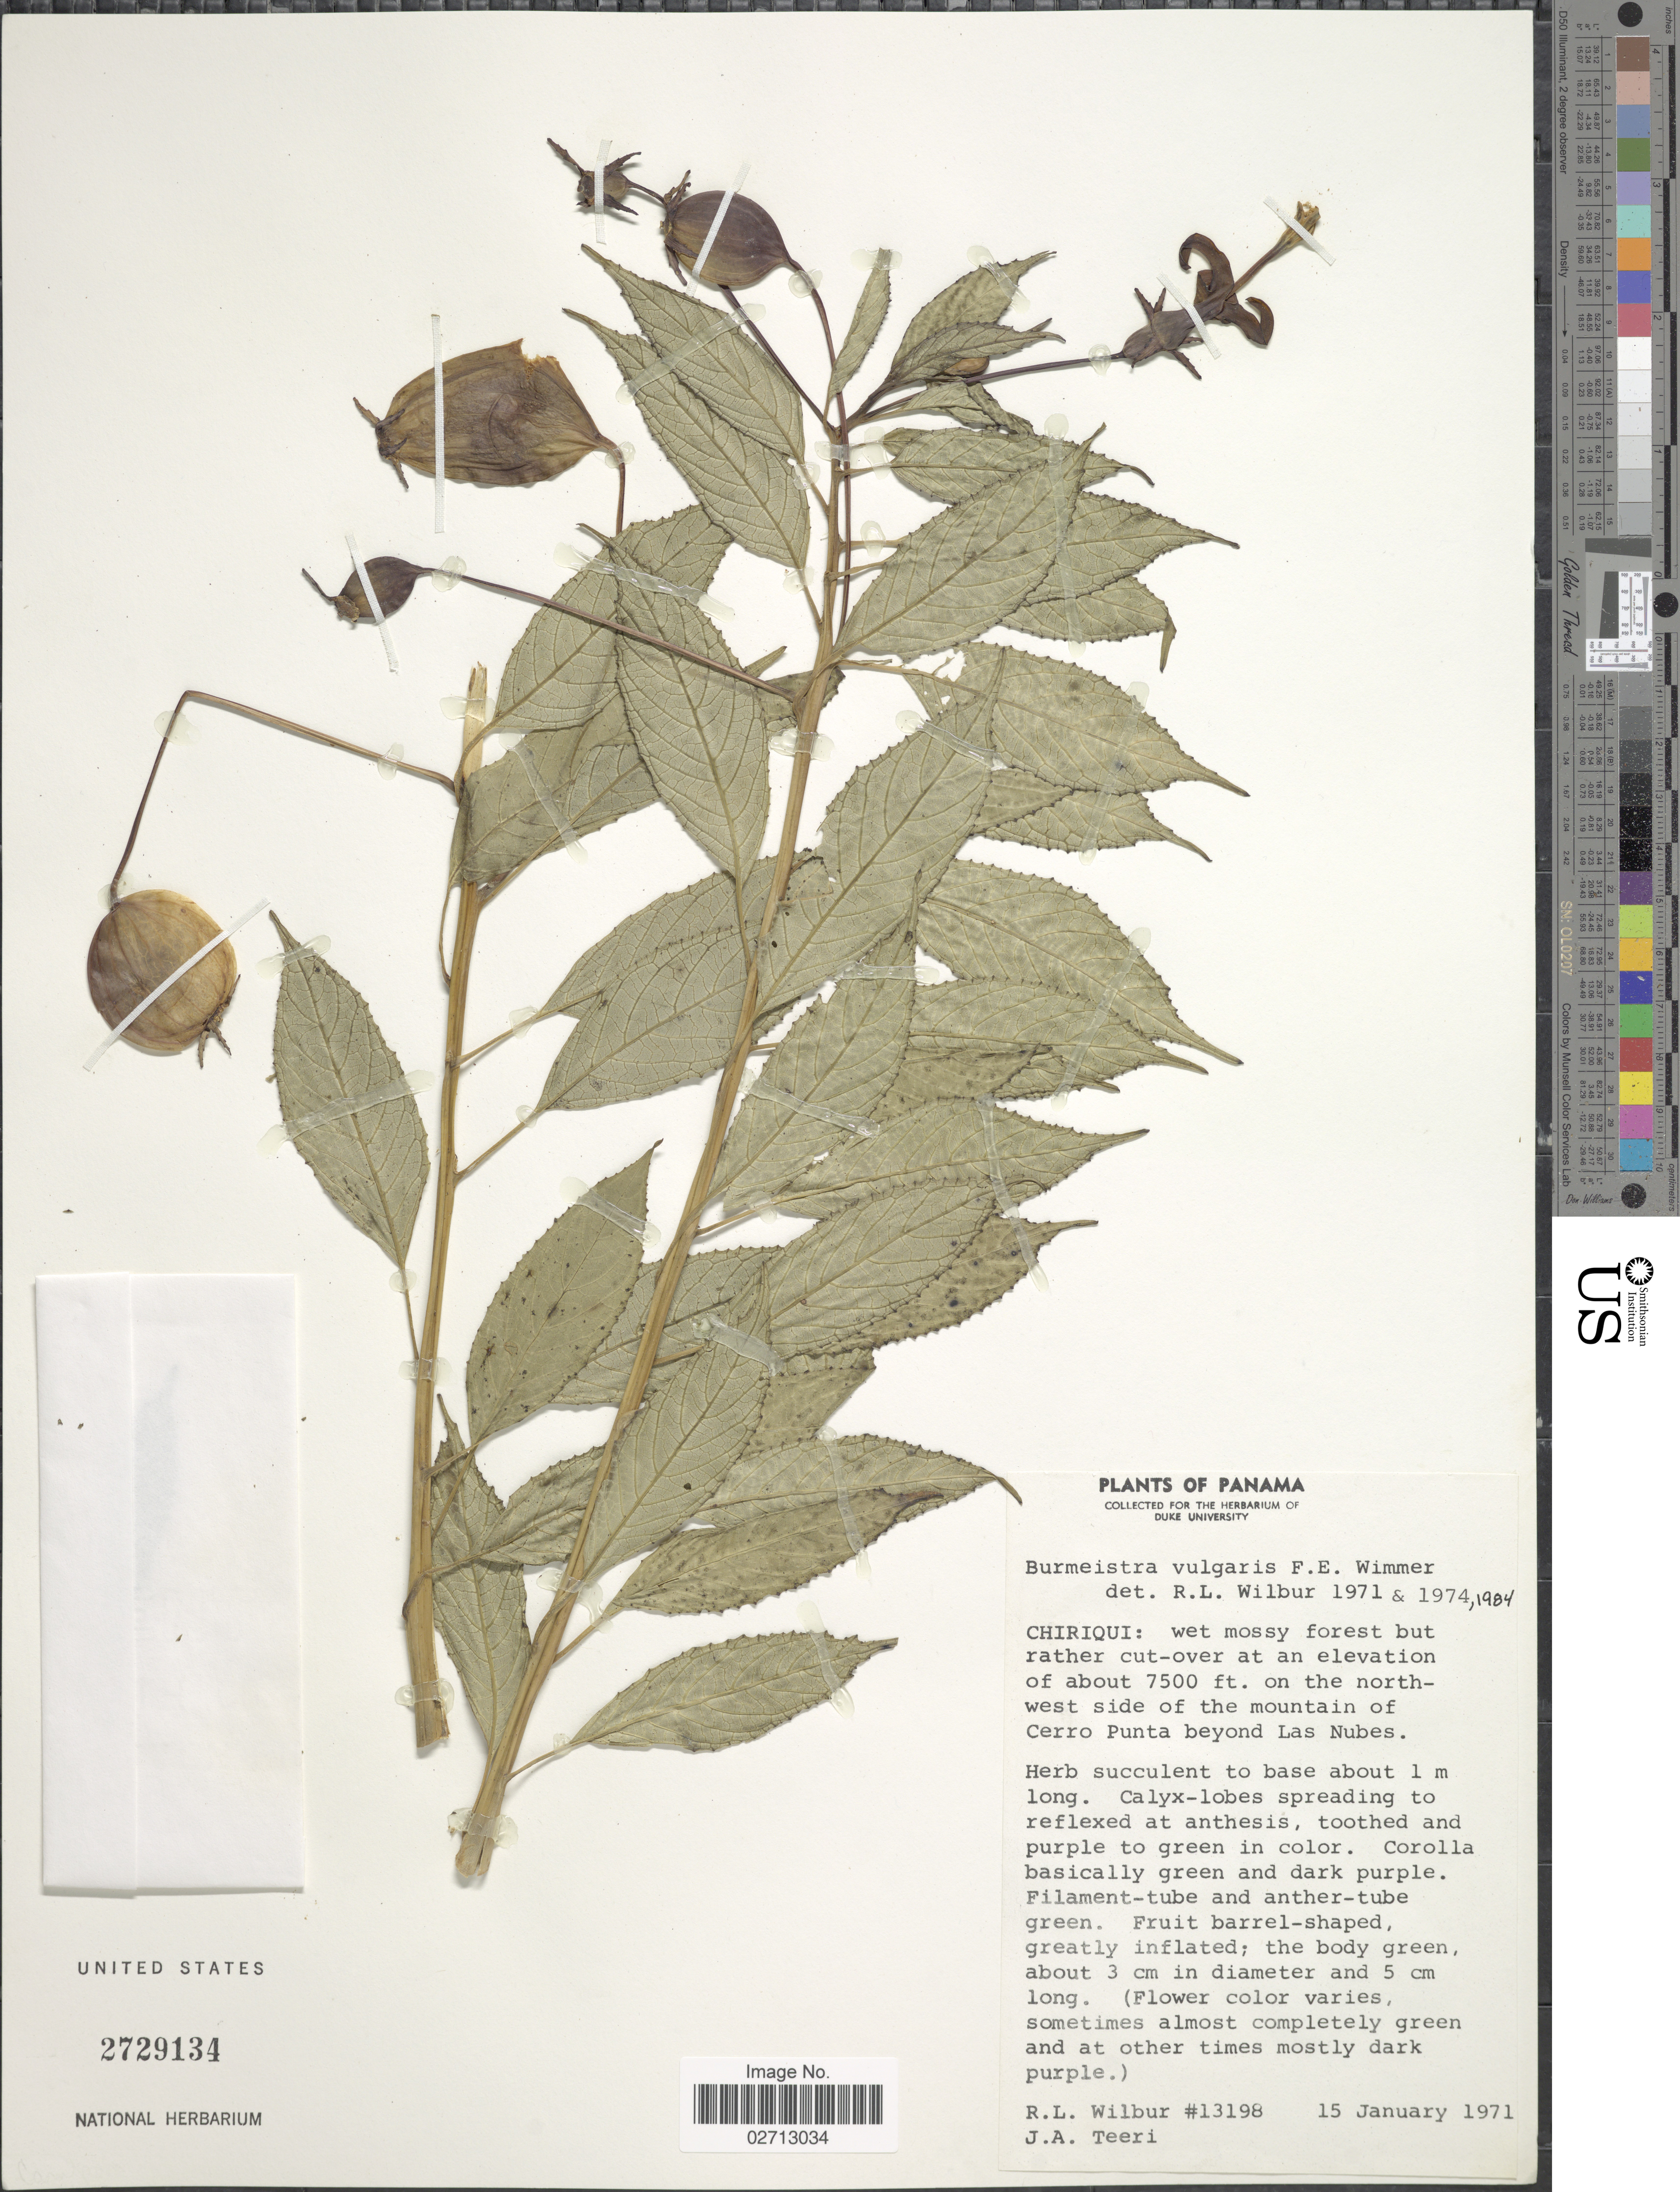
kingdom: Plantae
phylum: Tracheophyta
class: Magnoliopsida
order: Asterales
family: Campanulaceae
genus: Burmeistera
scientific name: Burmeistera vulgaris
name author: E. Wimm.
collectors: R. L. Wilbur & J. Teeri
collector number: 13198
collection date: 1971-01-15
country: Panama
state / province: Chiriqui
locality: On the northwest side of the mountain of Cerro Punta beyond Las Nubes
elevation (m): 2286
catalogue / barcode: US 2729134